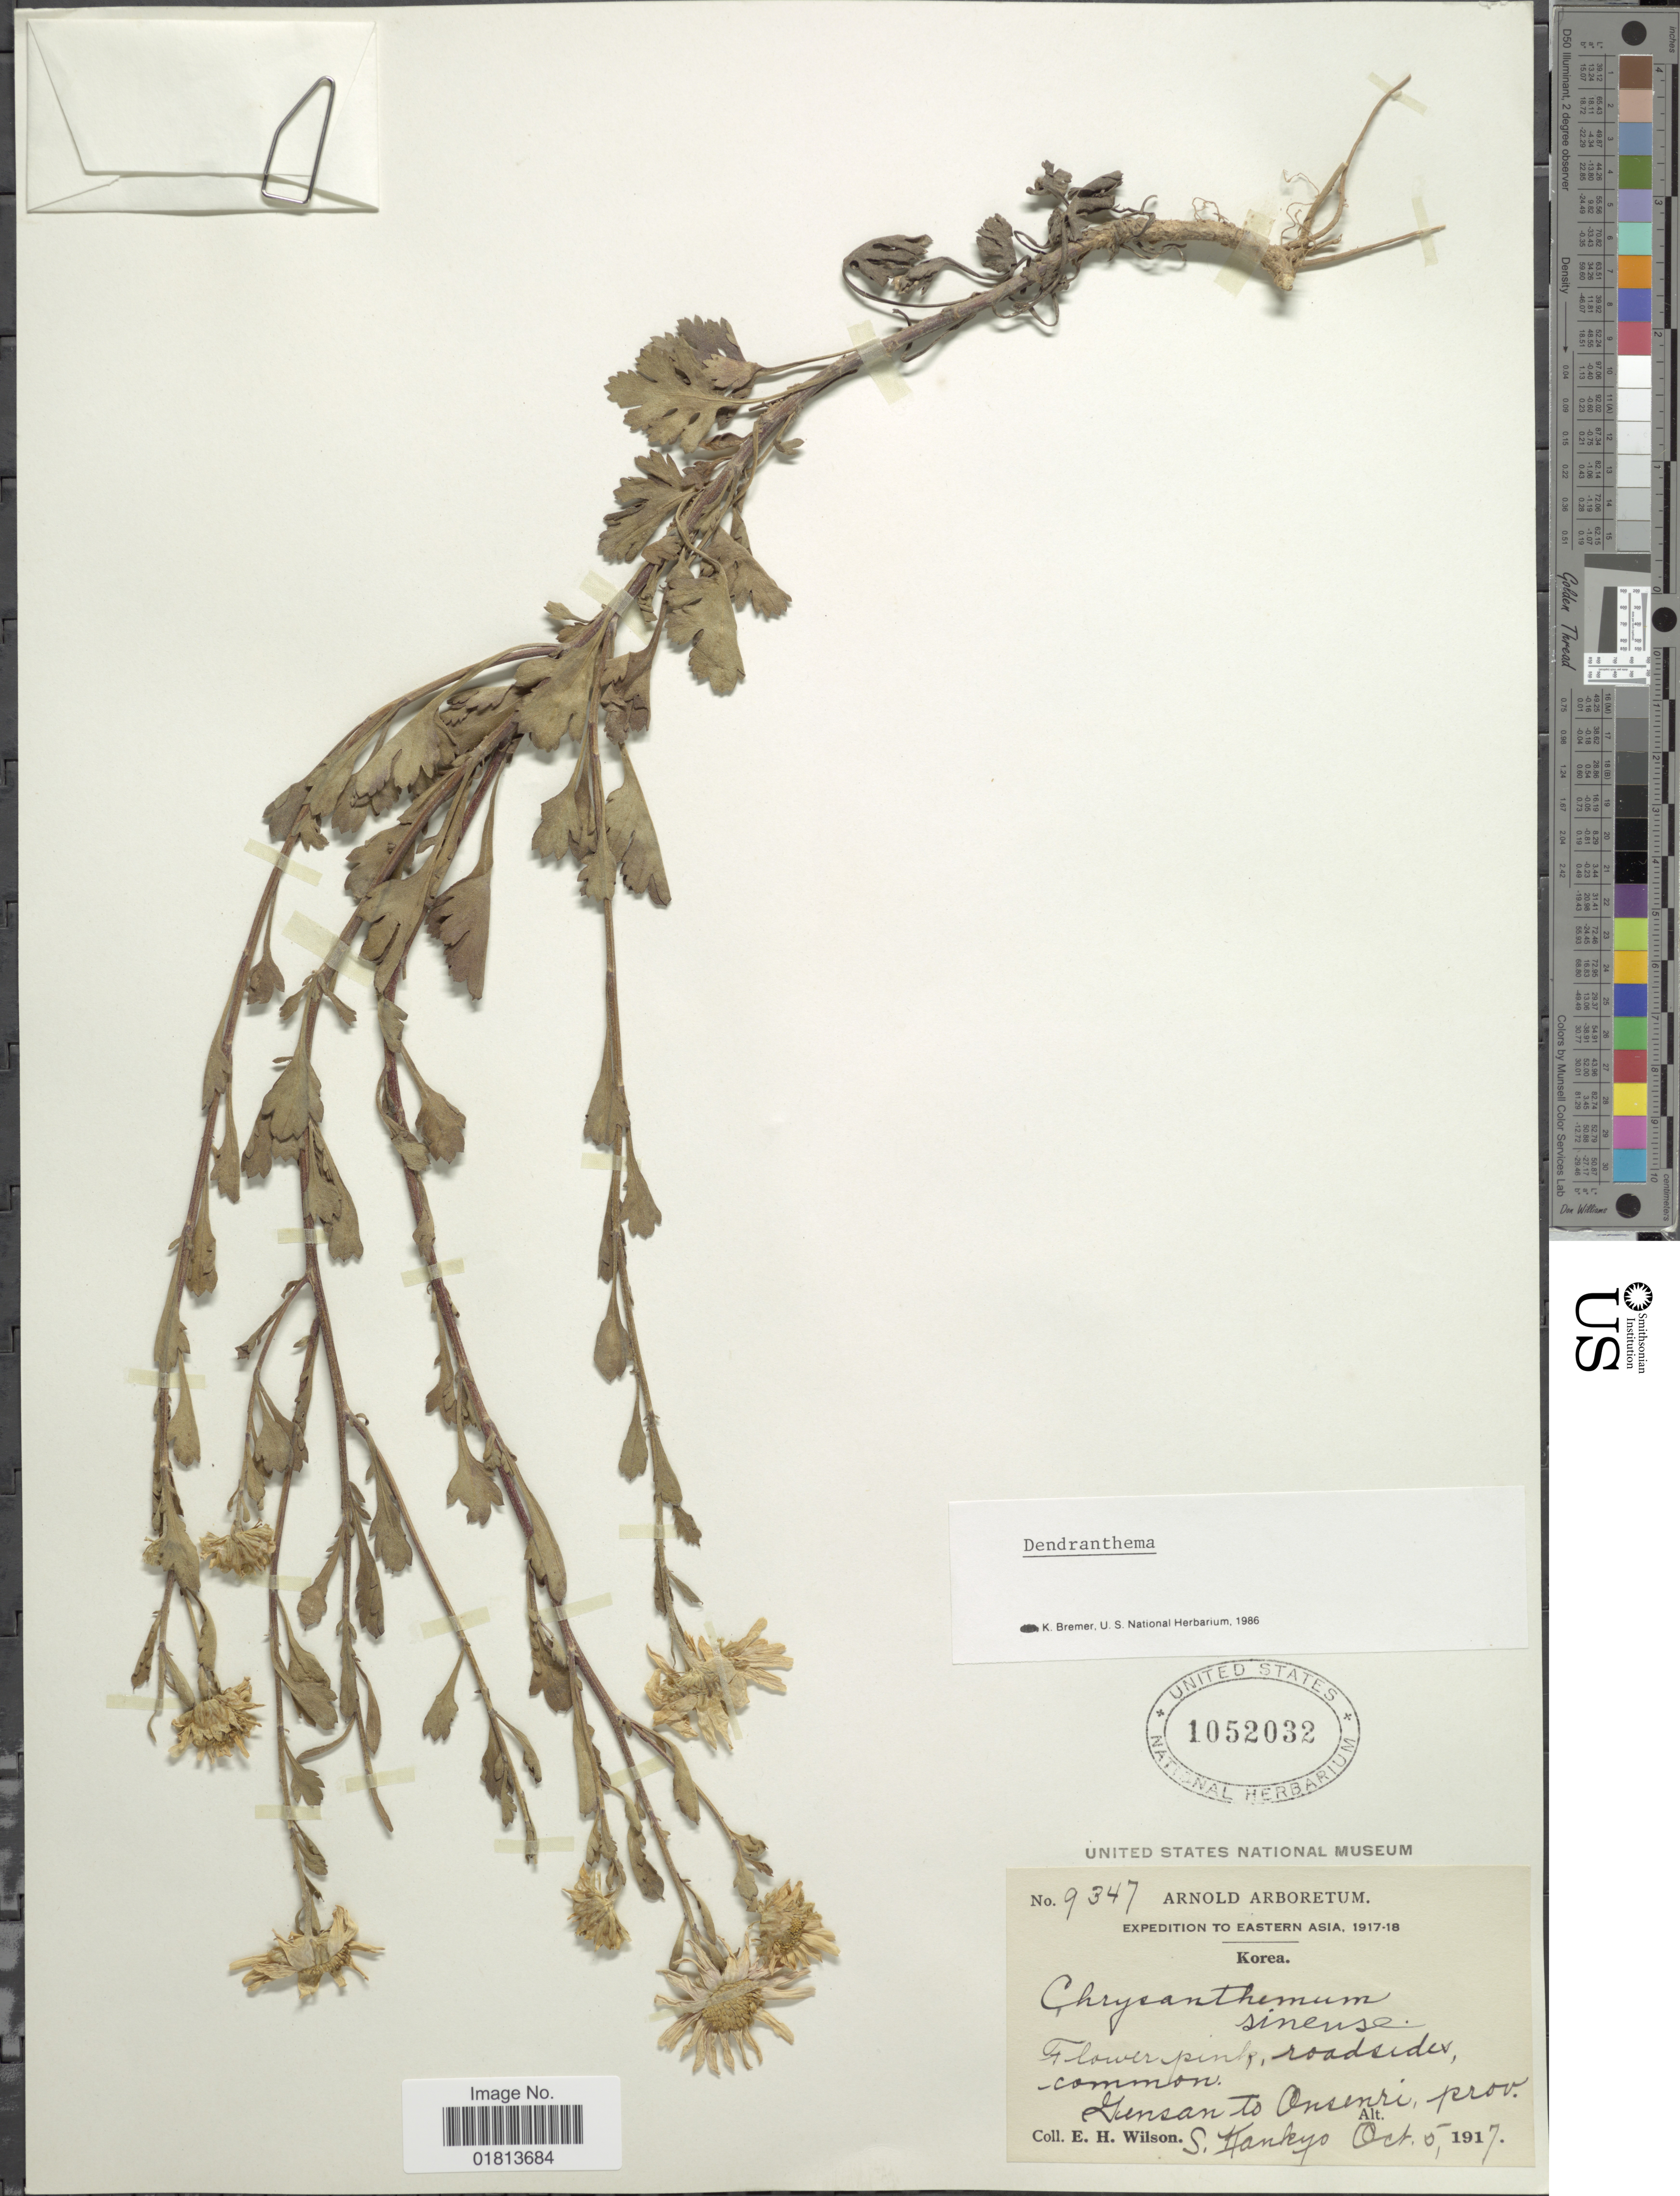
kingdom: Plantae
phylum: Tracheophyta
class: Magnoliopsida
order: Asterales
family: Asteraceae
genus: Dendranthema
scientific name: Dendranthema grandiflorum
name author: (Ramat.) Kitam.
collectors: E. Wilson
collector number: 9347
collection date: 1917-10-05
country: North Korea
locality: Eastern Asia, Korea, Gunsan to Anseri, Prov. S. Kankyo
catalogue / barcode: US 1052032